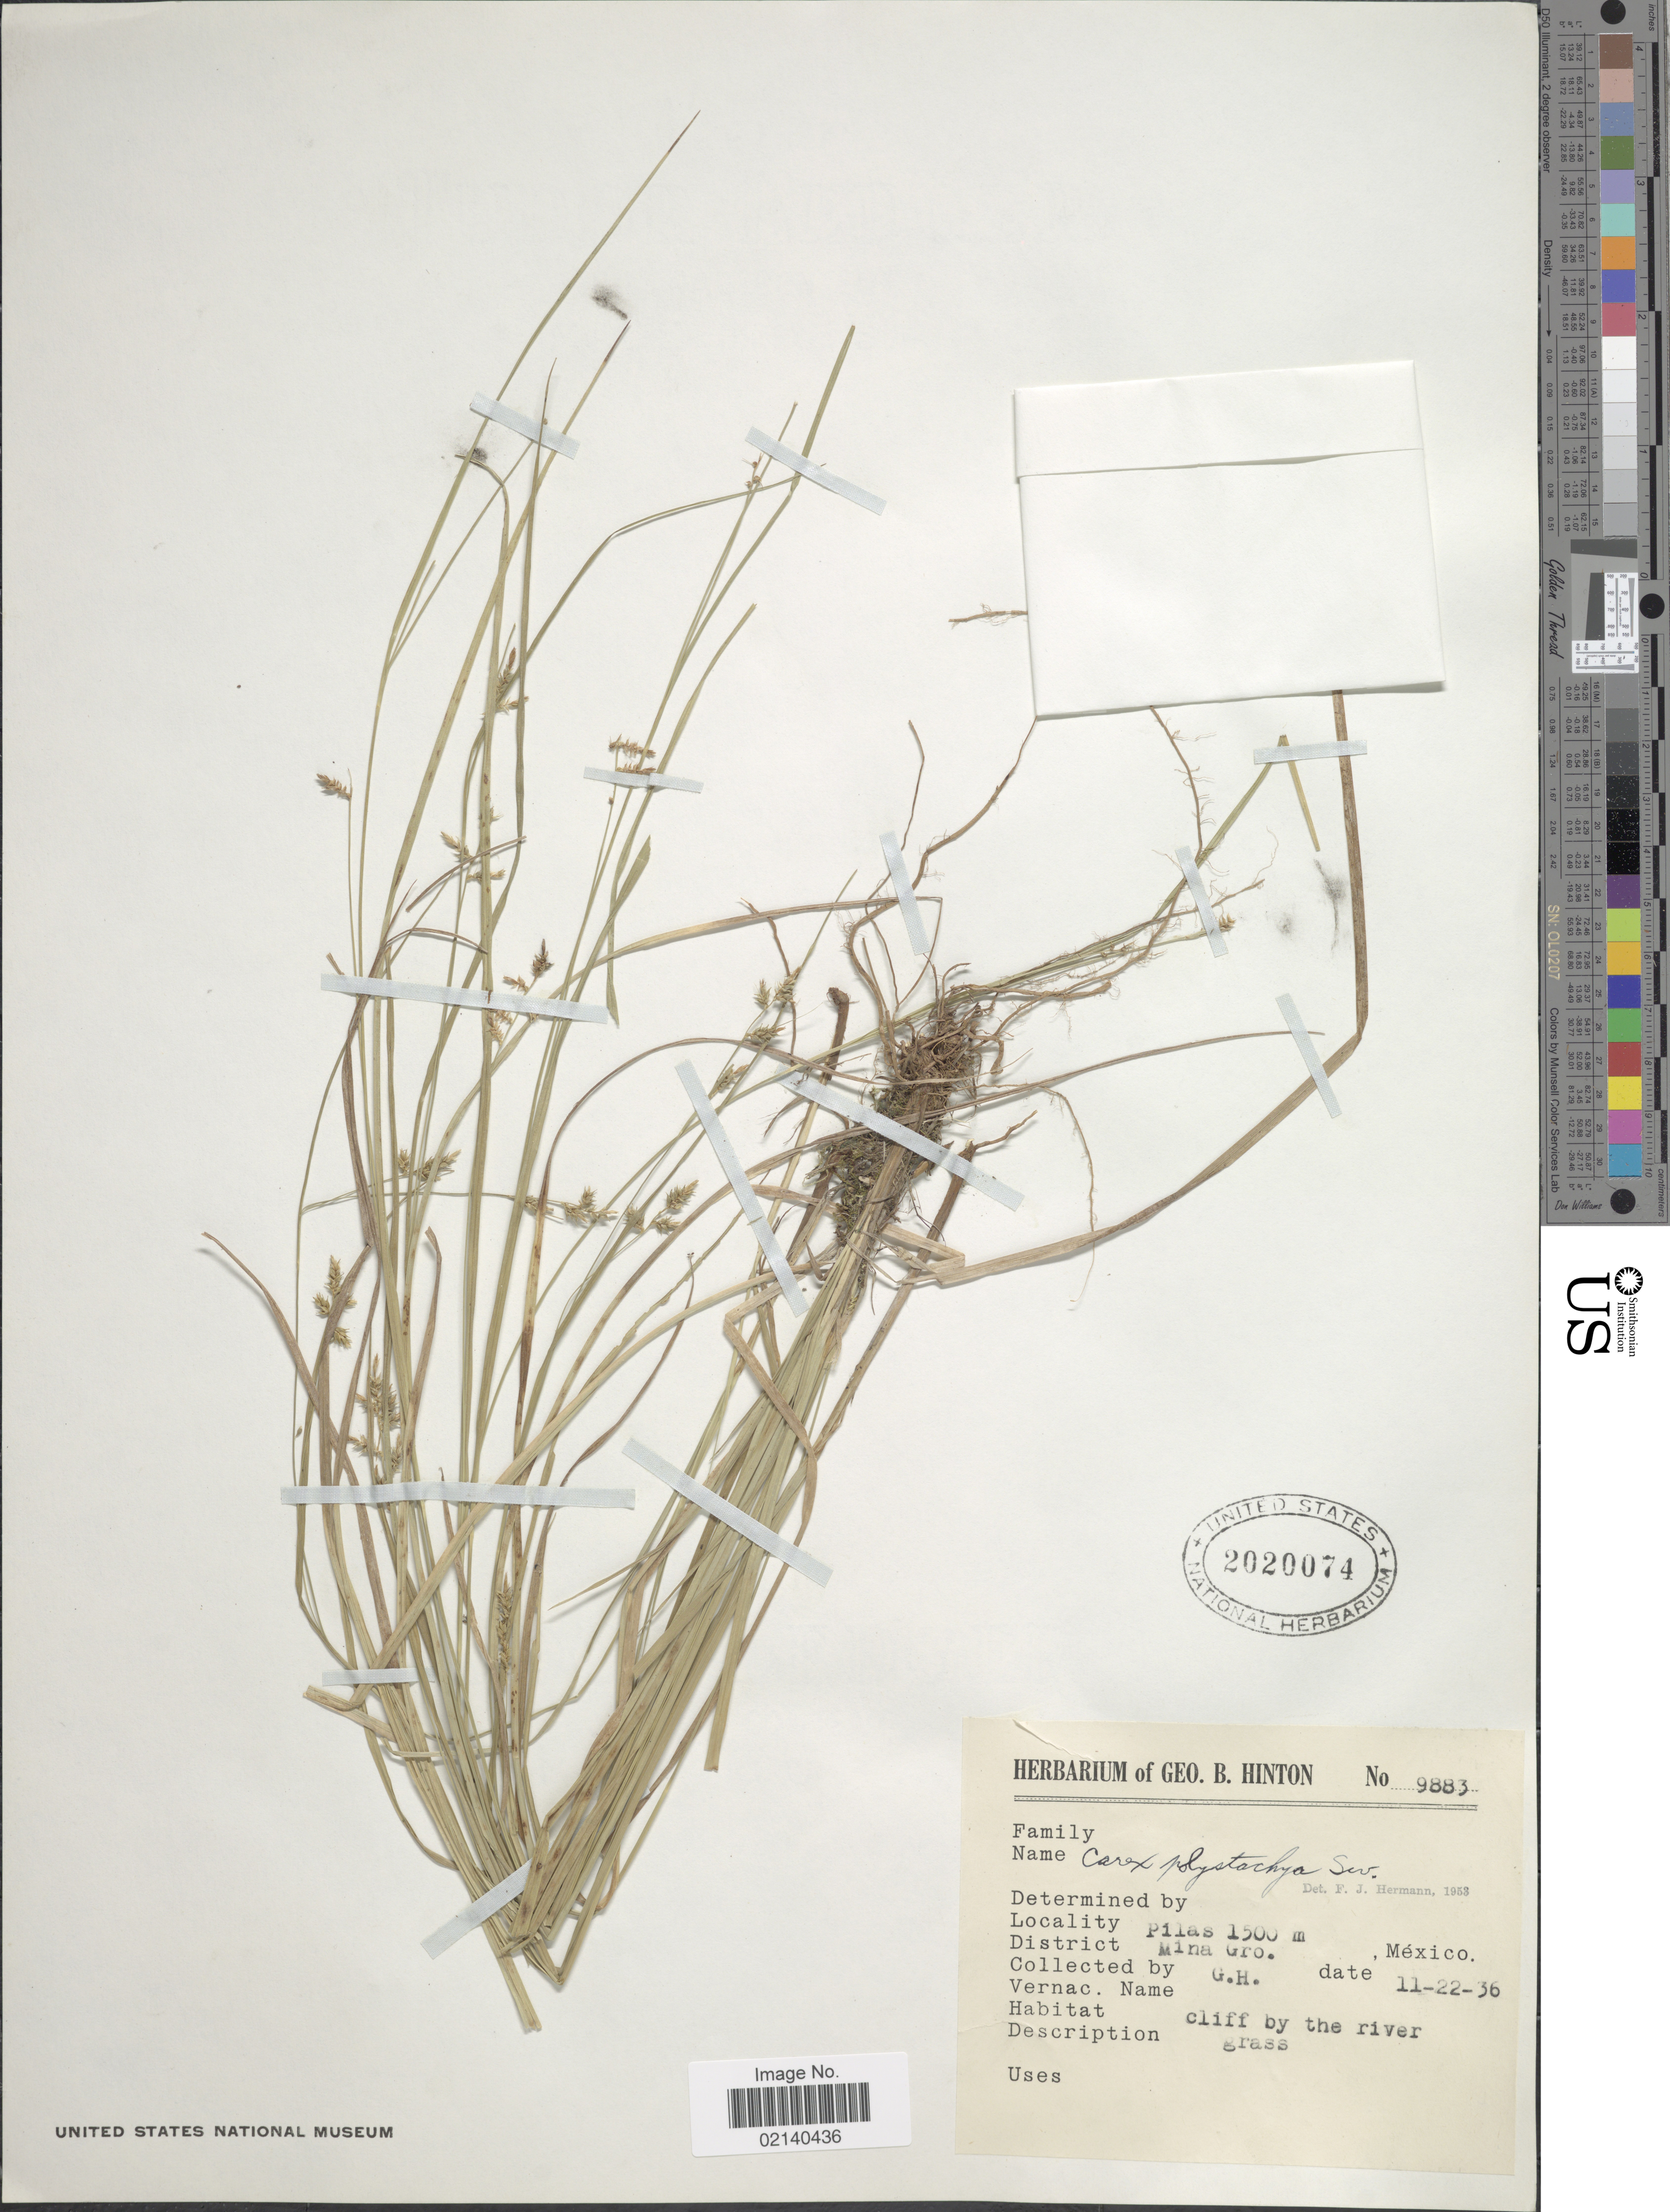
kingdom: Plantae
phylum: Tracheophyta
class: Liliopsida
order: Poales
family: Cyperaceae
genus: Carex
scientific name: Carex polystachya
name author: Sw. ex Wahlenb.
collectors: G. B. Hinton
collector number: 9883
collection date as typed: Transcribed d/m/y: 22/11/36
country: Mexico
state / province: Guerrero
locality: Pilas, District Mina, cliff by the water.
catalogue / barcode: US 2020074